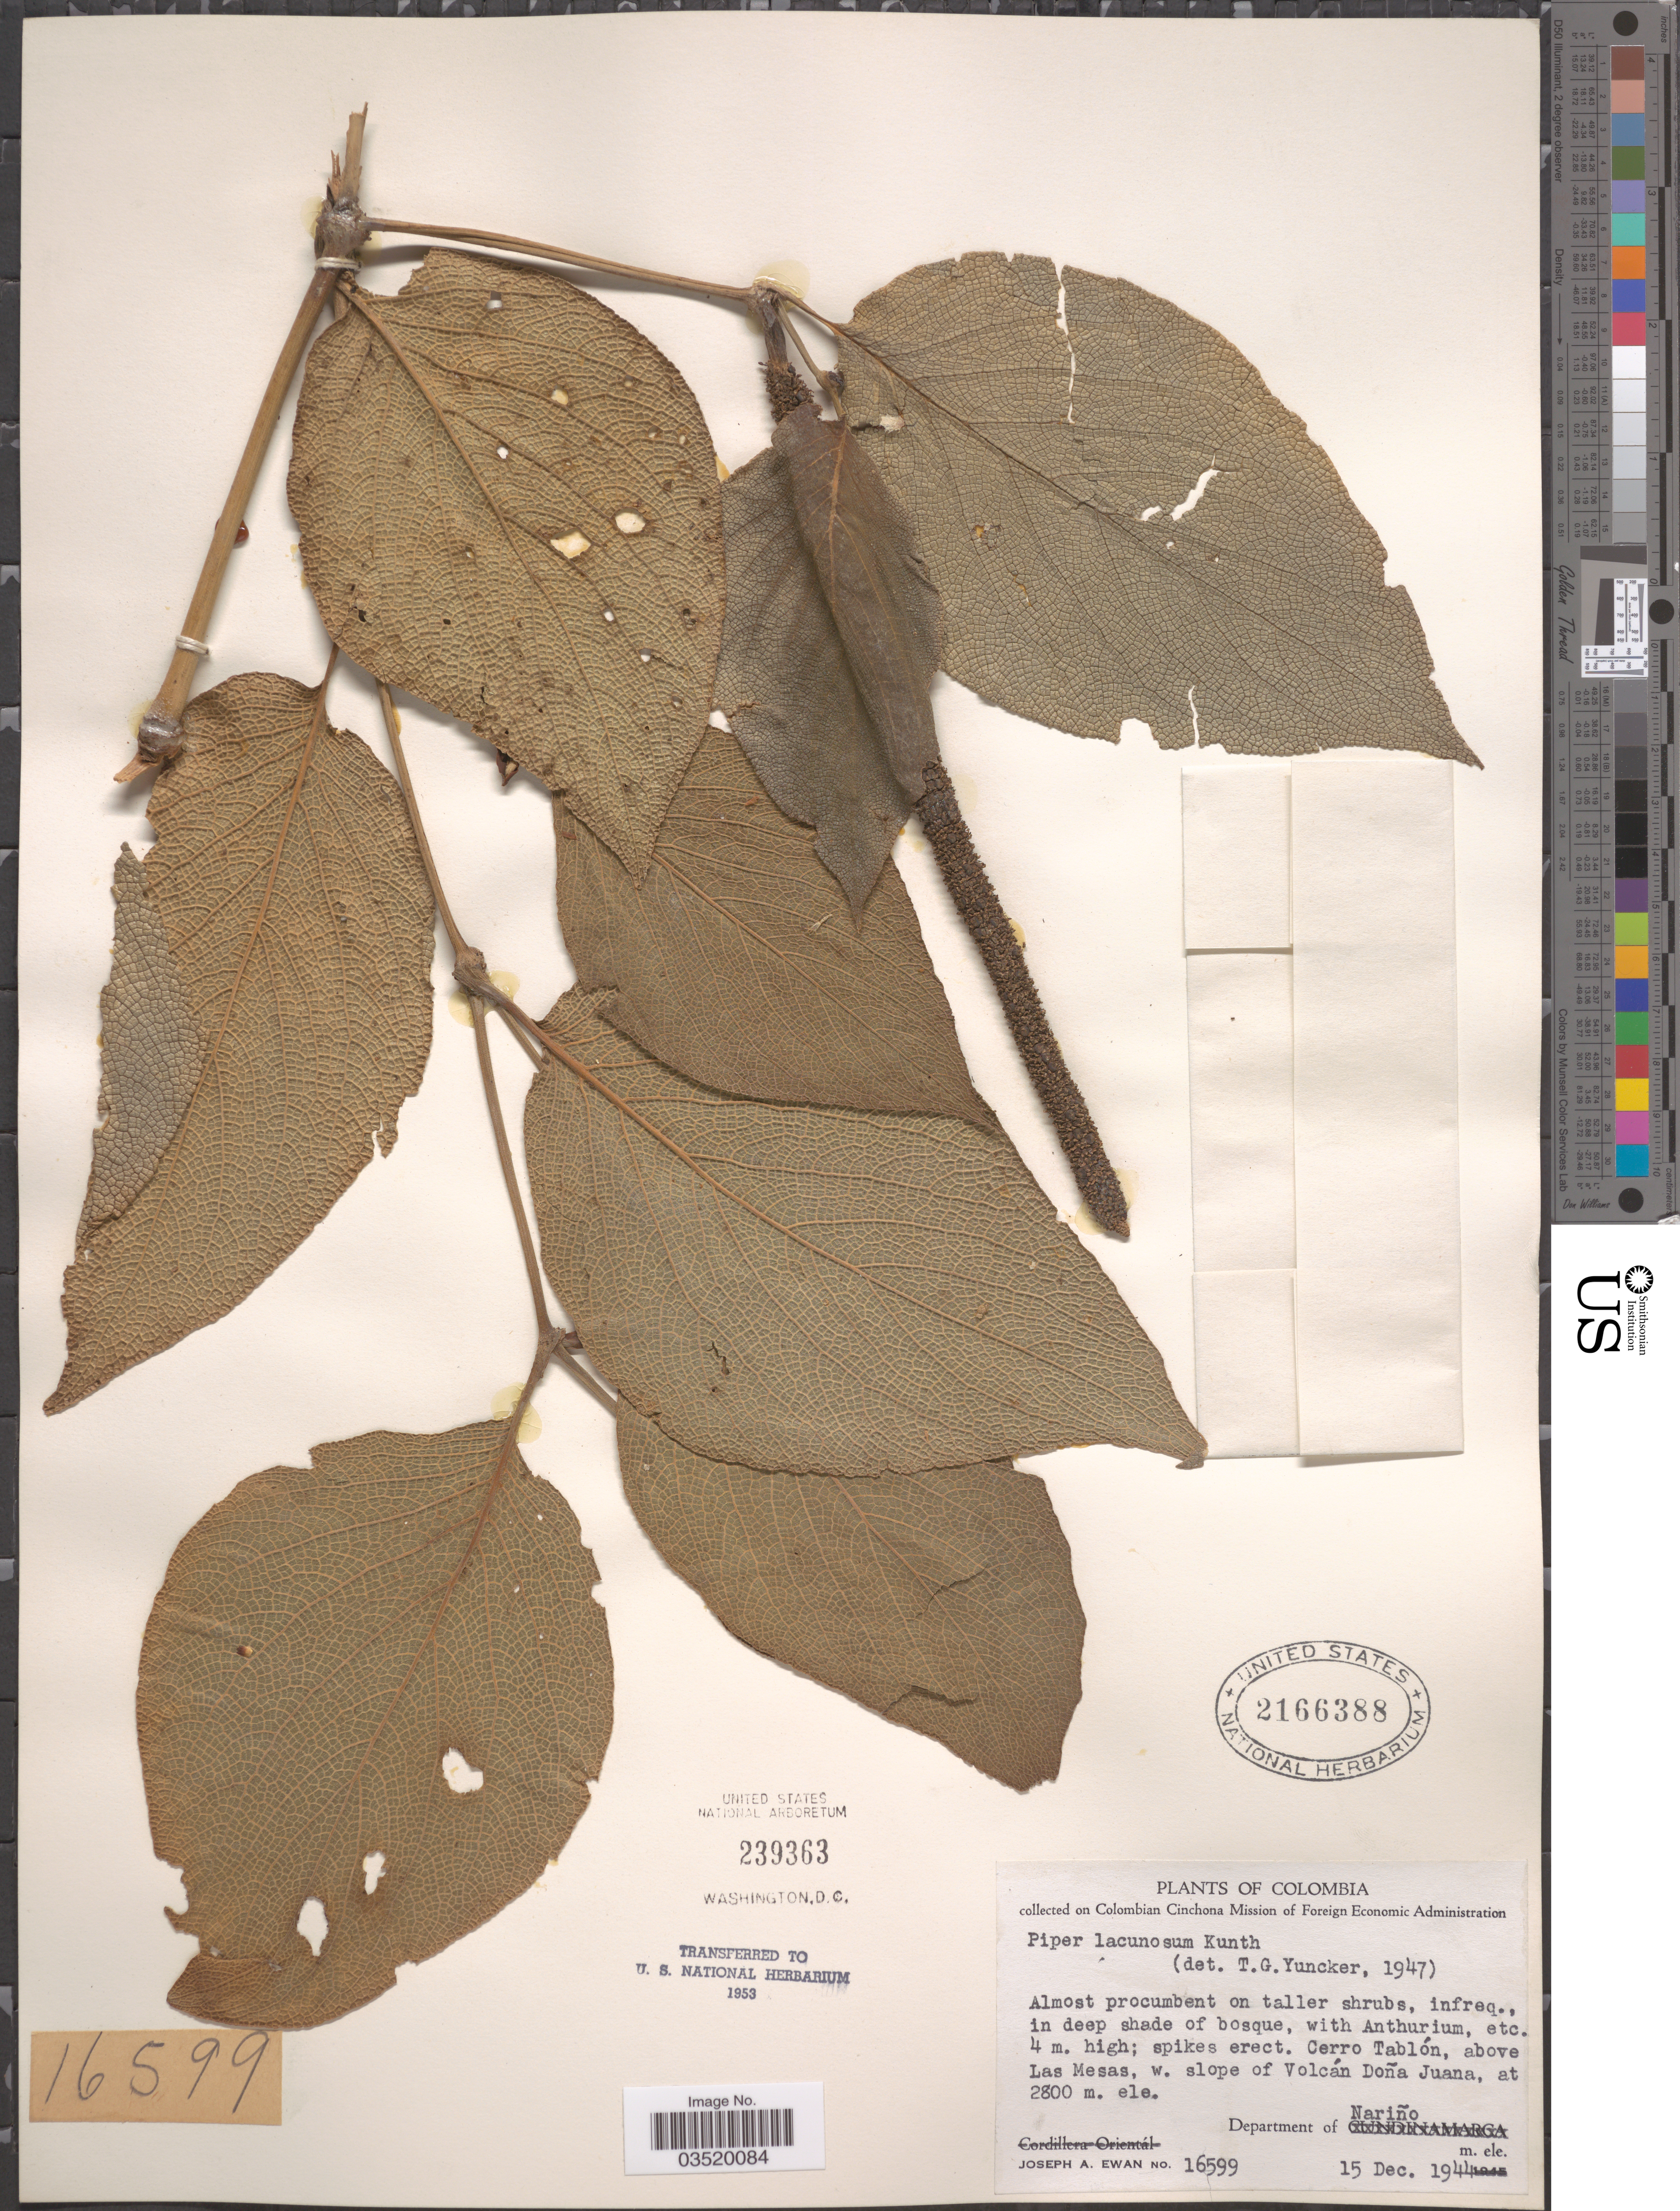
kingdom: Plantae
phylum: Tracheophyta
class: Magnoliopsida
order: Piperales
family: Piperaceae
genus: Piper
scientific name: Piper lacunosum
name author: Kunth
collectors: J. A. Ewan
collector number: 16599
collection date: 1944-12-15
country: Colombia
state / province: Nariño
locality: Cerro Tablón, above Las Mesas, w. slope of Volcán Doña Juana. Department of Nariño.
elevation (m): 2800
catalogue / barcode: US 2166388